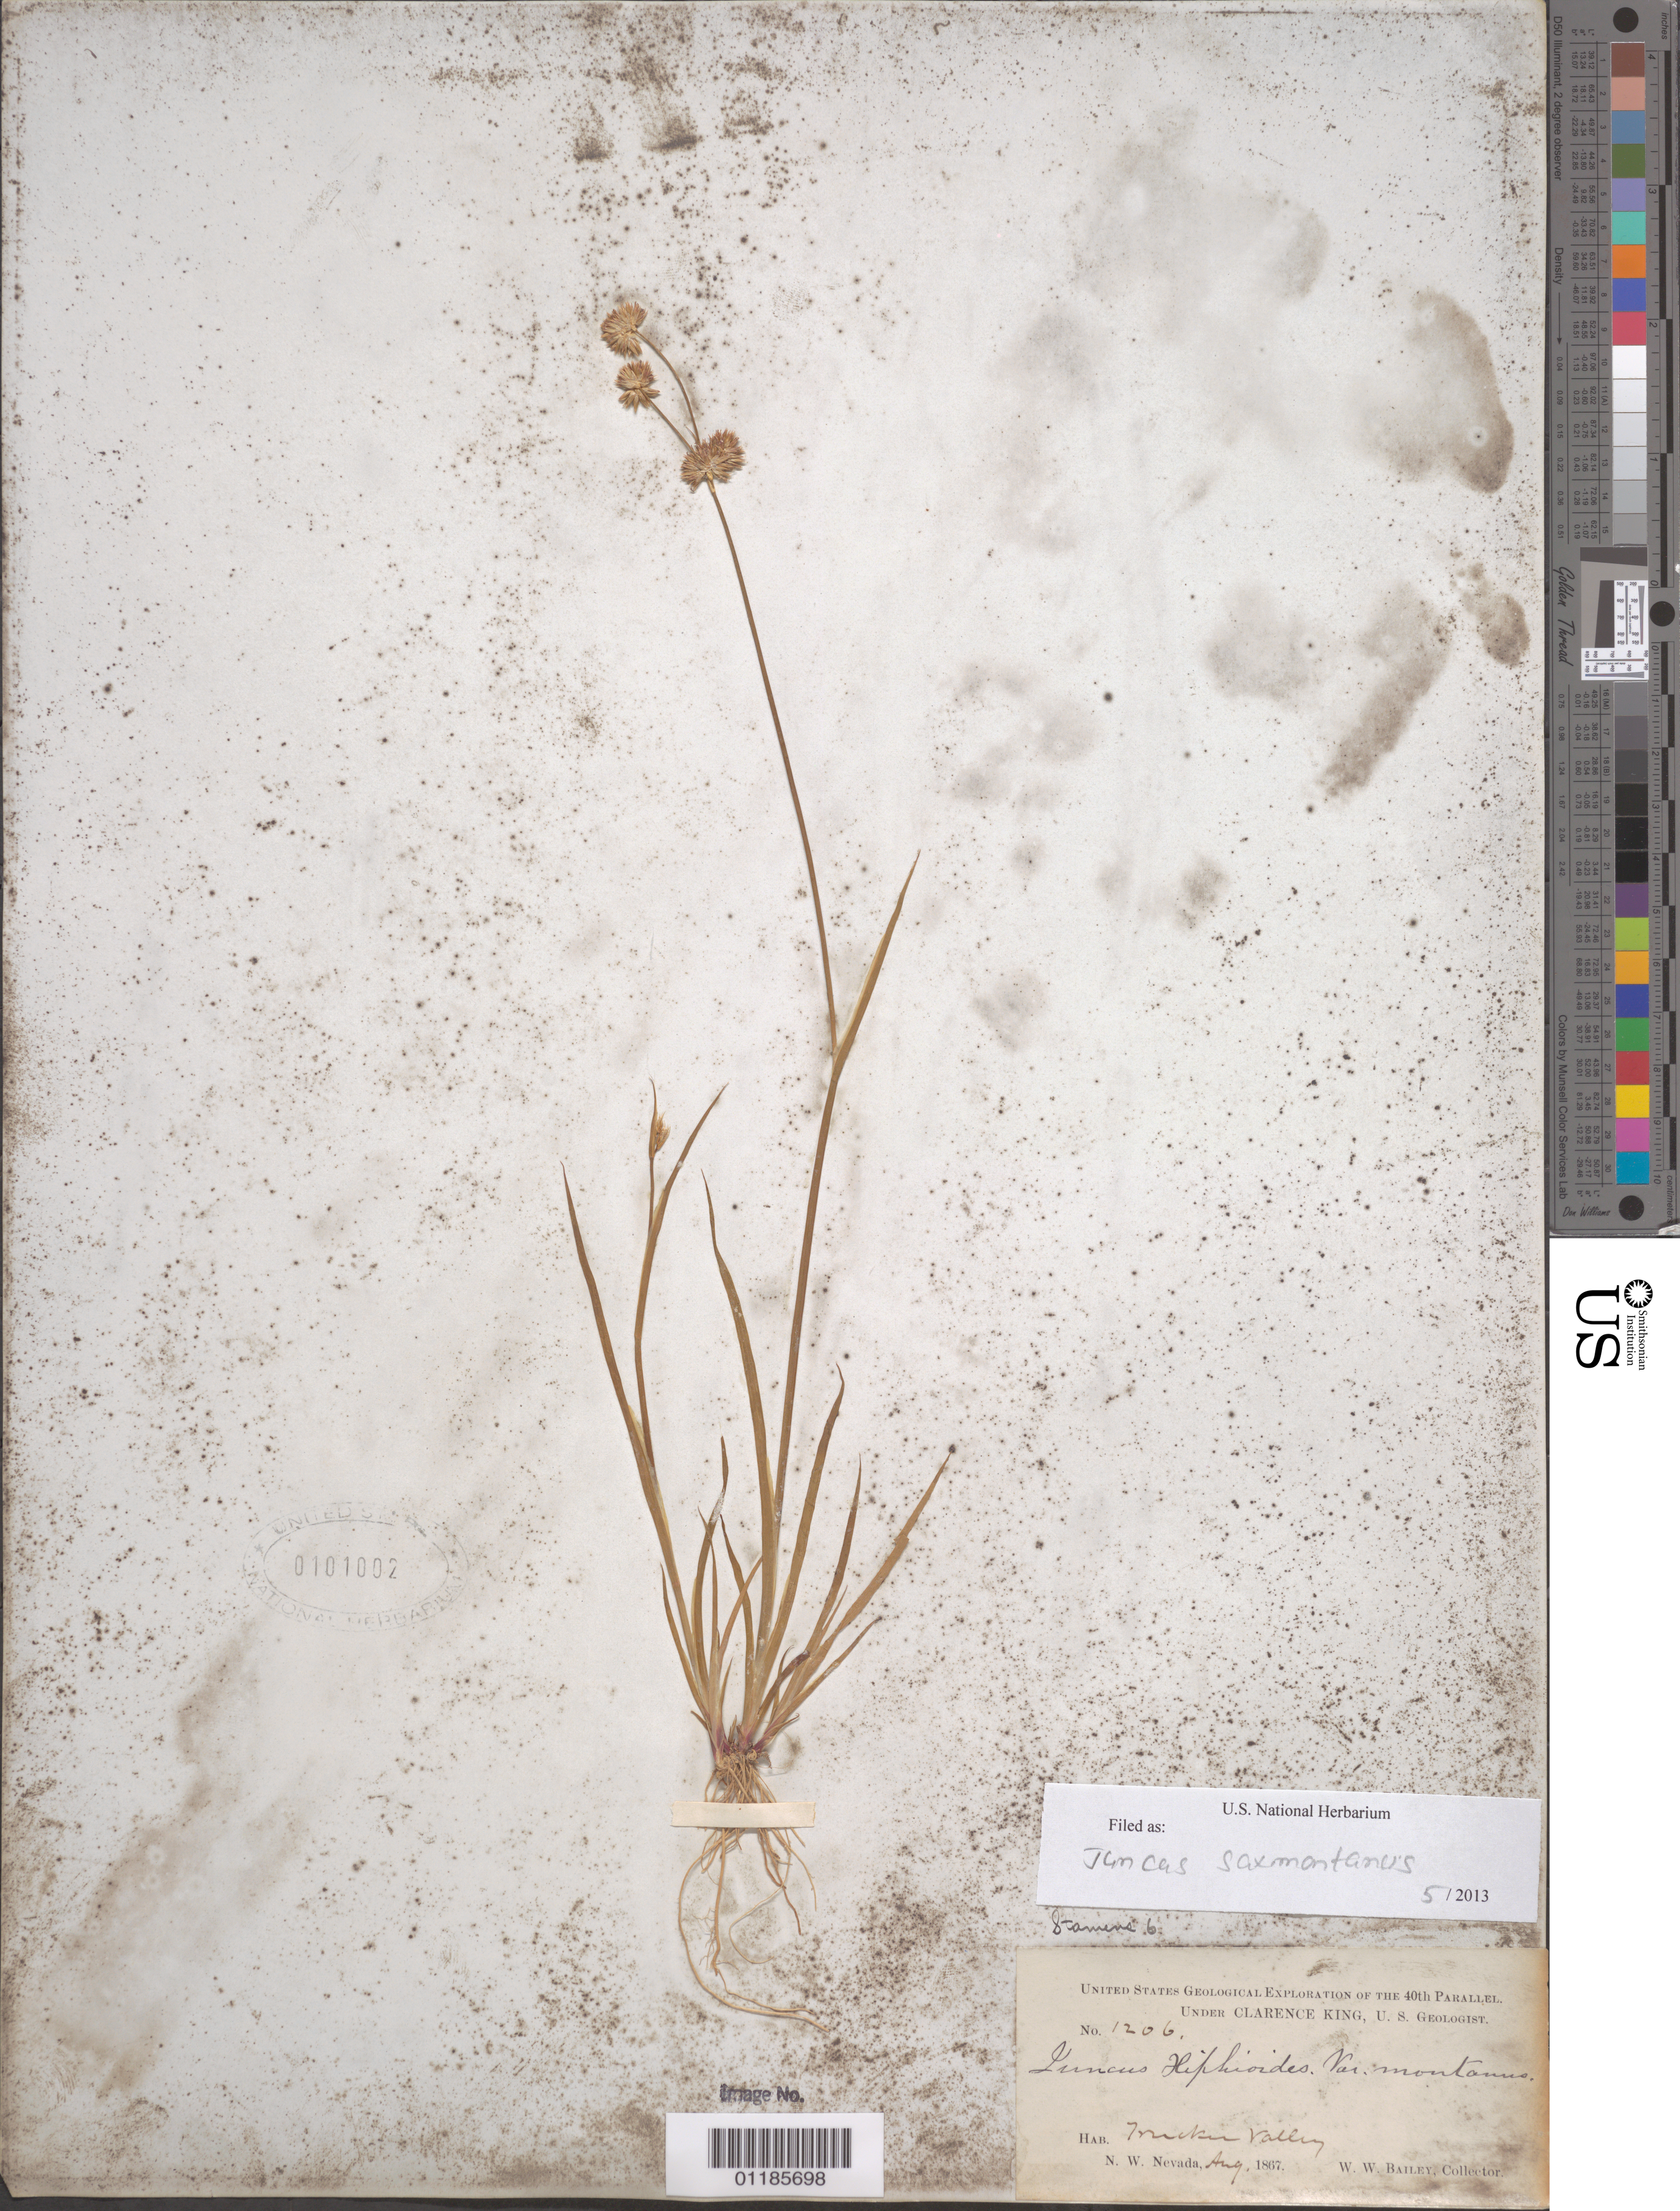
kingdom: Plantae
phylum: Tracheophyta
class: Liliopsida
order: Poales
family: Juncaceae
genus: Juncus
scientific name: Juncus saximontanus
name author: A. Nelson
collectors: W. W. Bailey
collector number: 1206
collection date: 1867-08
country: United States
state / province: Nevada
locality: Truckee Valley, N.W. Nevada.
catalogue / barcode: US 101002